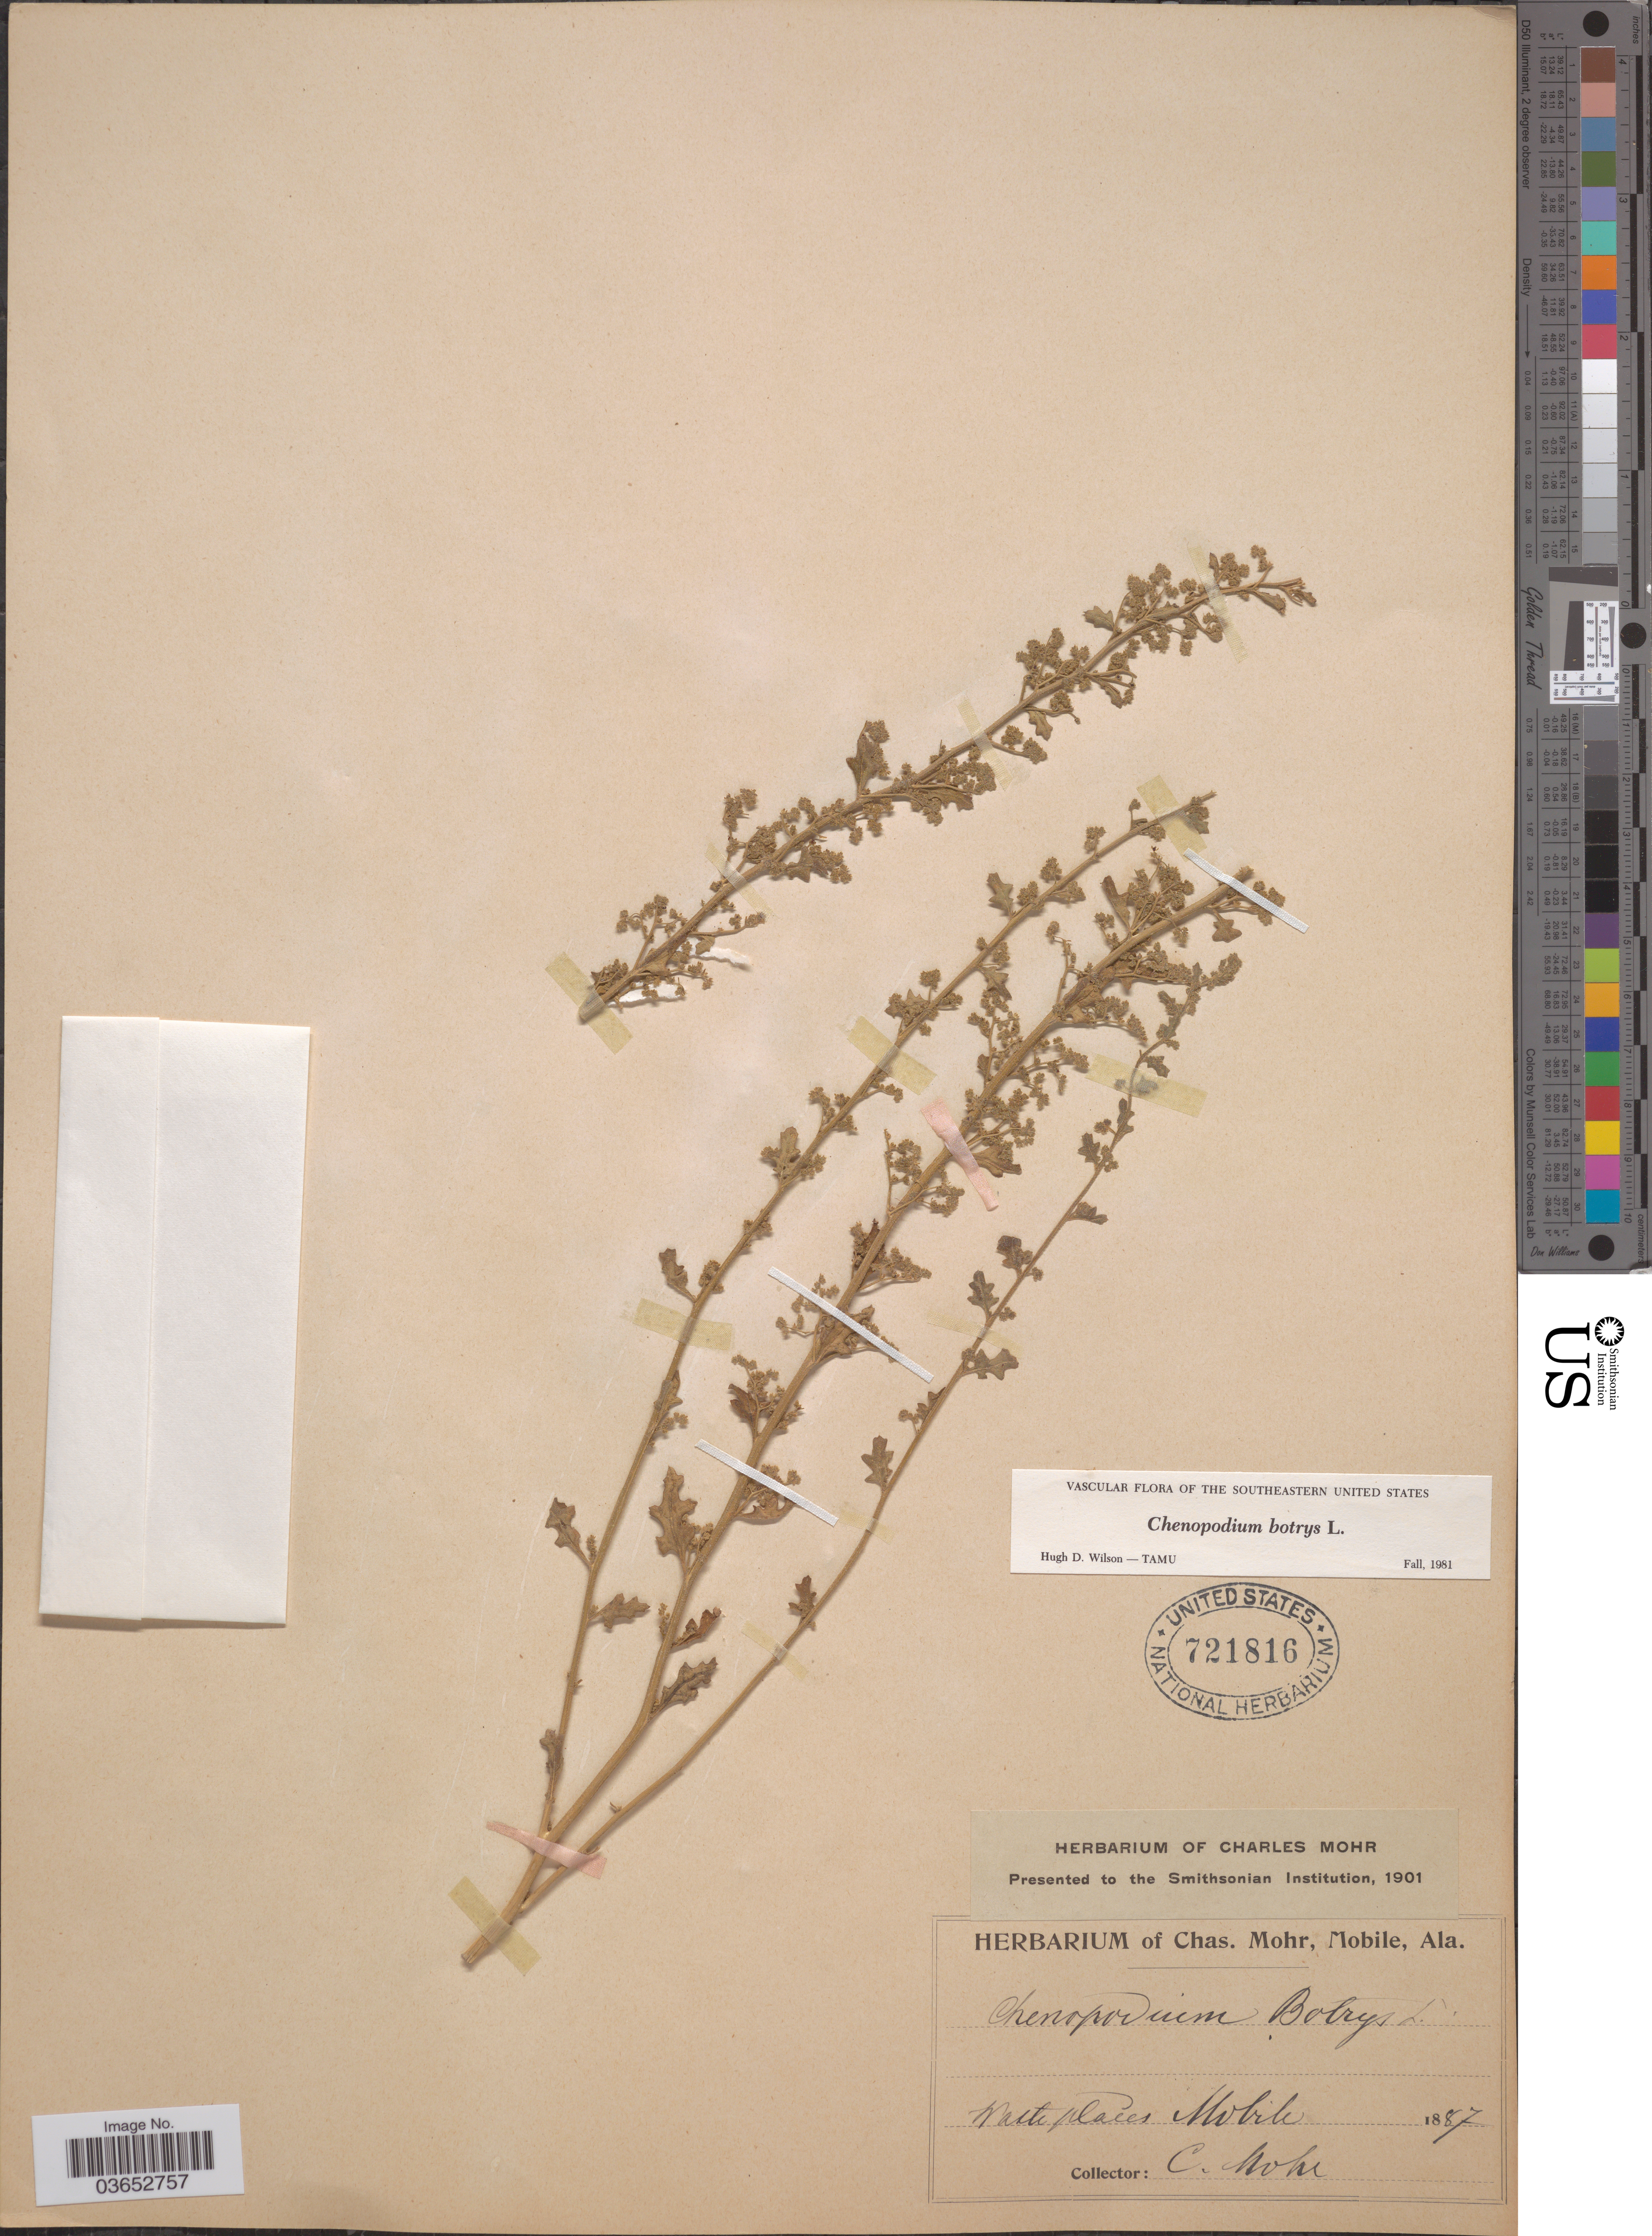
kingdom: Plantae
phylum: Tracheophyta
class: Magnoliopsida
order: Caryophyllales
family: Amaranthaceae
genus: Chenopodium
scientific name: Chenopodium botrys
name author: L.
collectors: Mohr, C. T. (herbarium)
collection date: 1887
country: United States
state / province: Alabama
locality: Mobile.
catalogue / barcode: US 721816